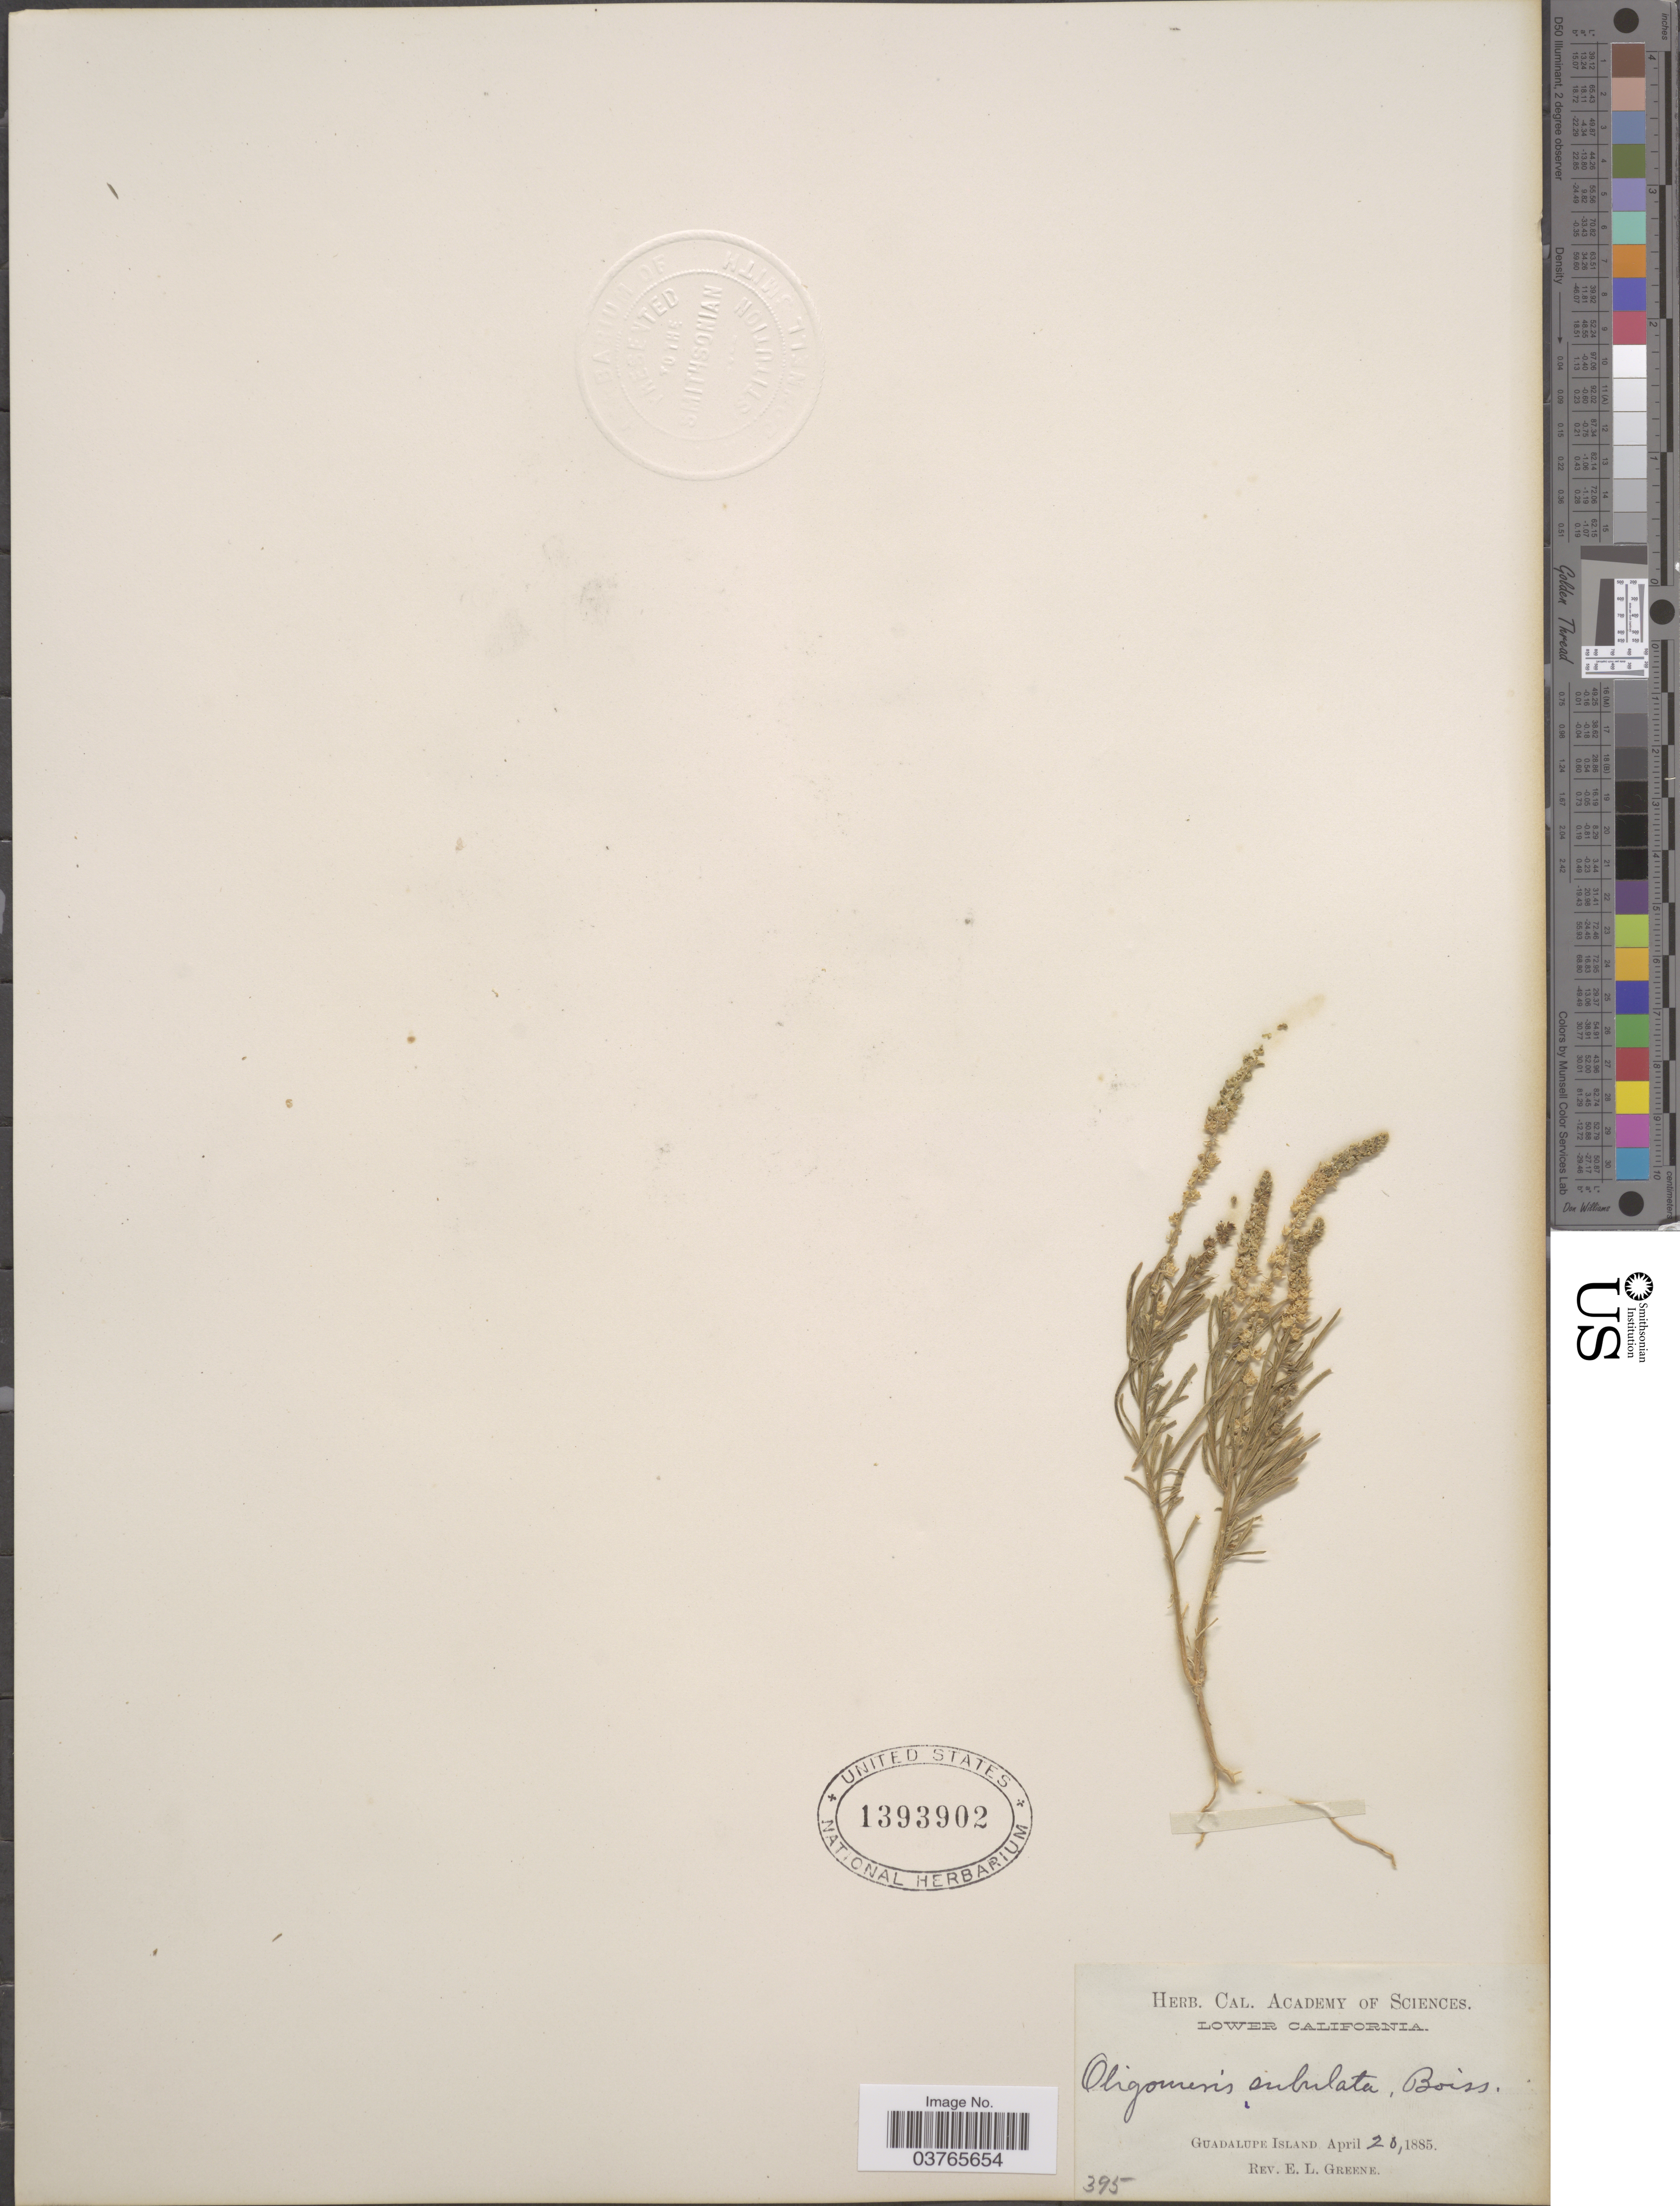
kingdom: Plantae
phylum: Tracheophyta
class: Magnoliopsida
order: Brassicales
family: Resedaceae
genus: Oligomeris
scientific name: Oligomeris subulata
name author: Webb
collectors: E. L. Greene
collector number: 395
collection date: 1885-04-20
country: Mexico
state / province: Baja California Norte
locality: Lower California. Guadalupe Island.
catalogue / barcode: US 1393902